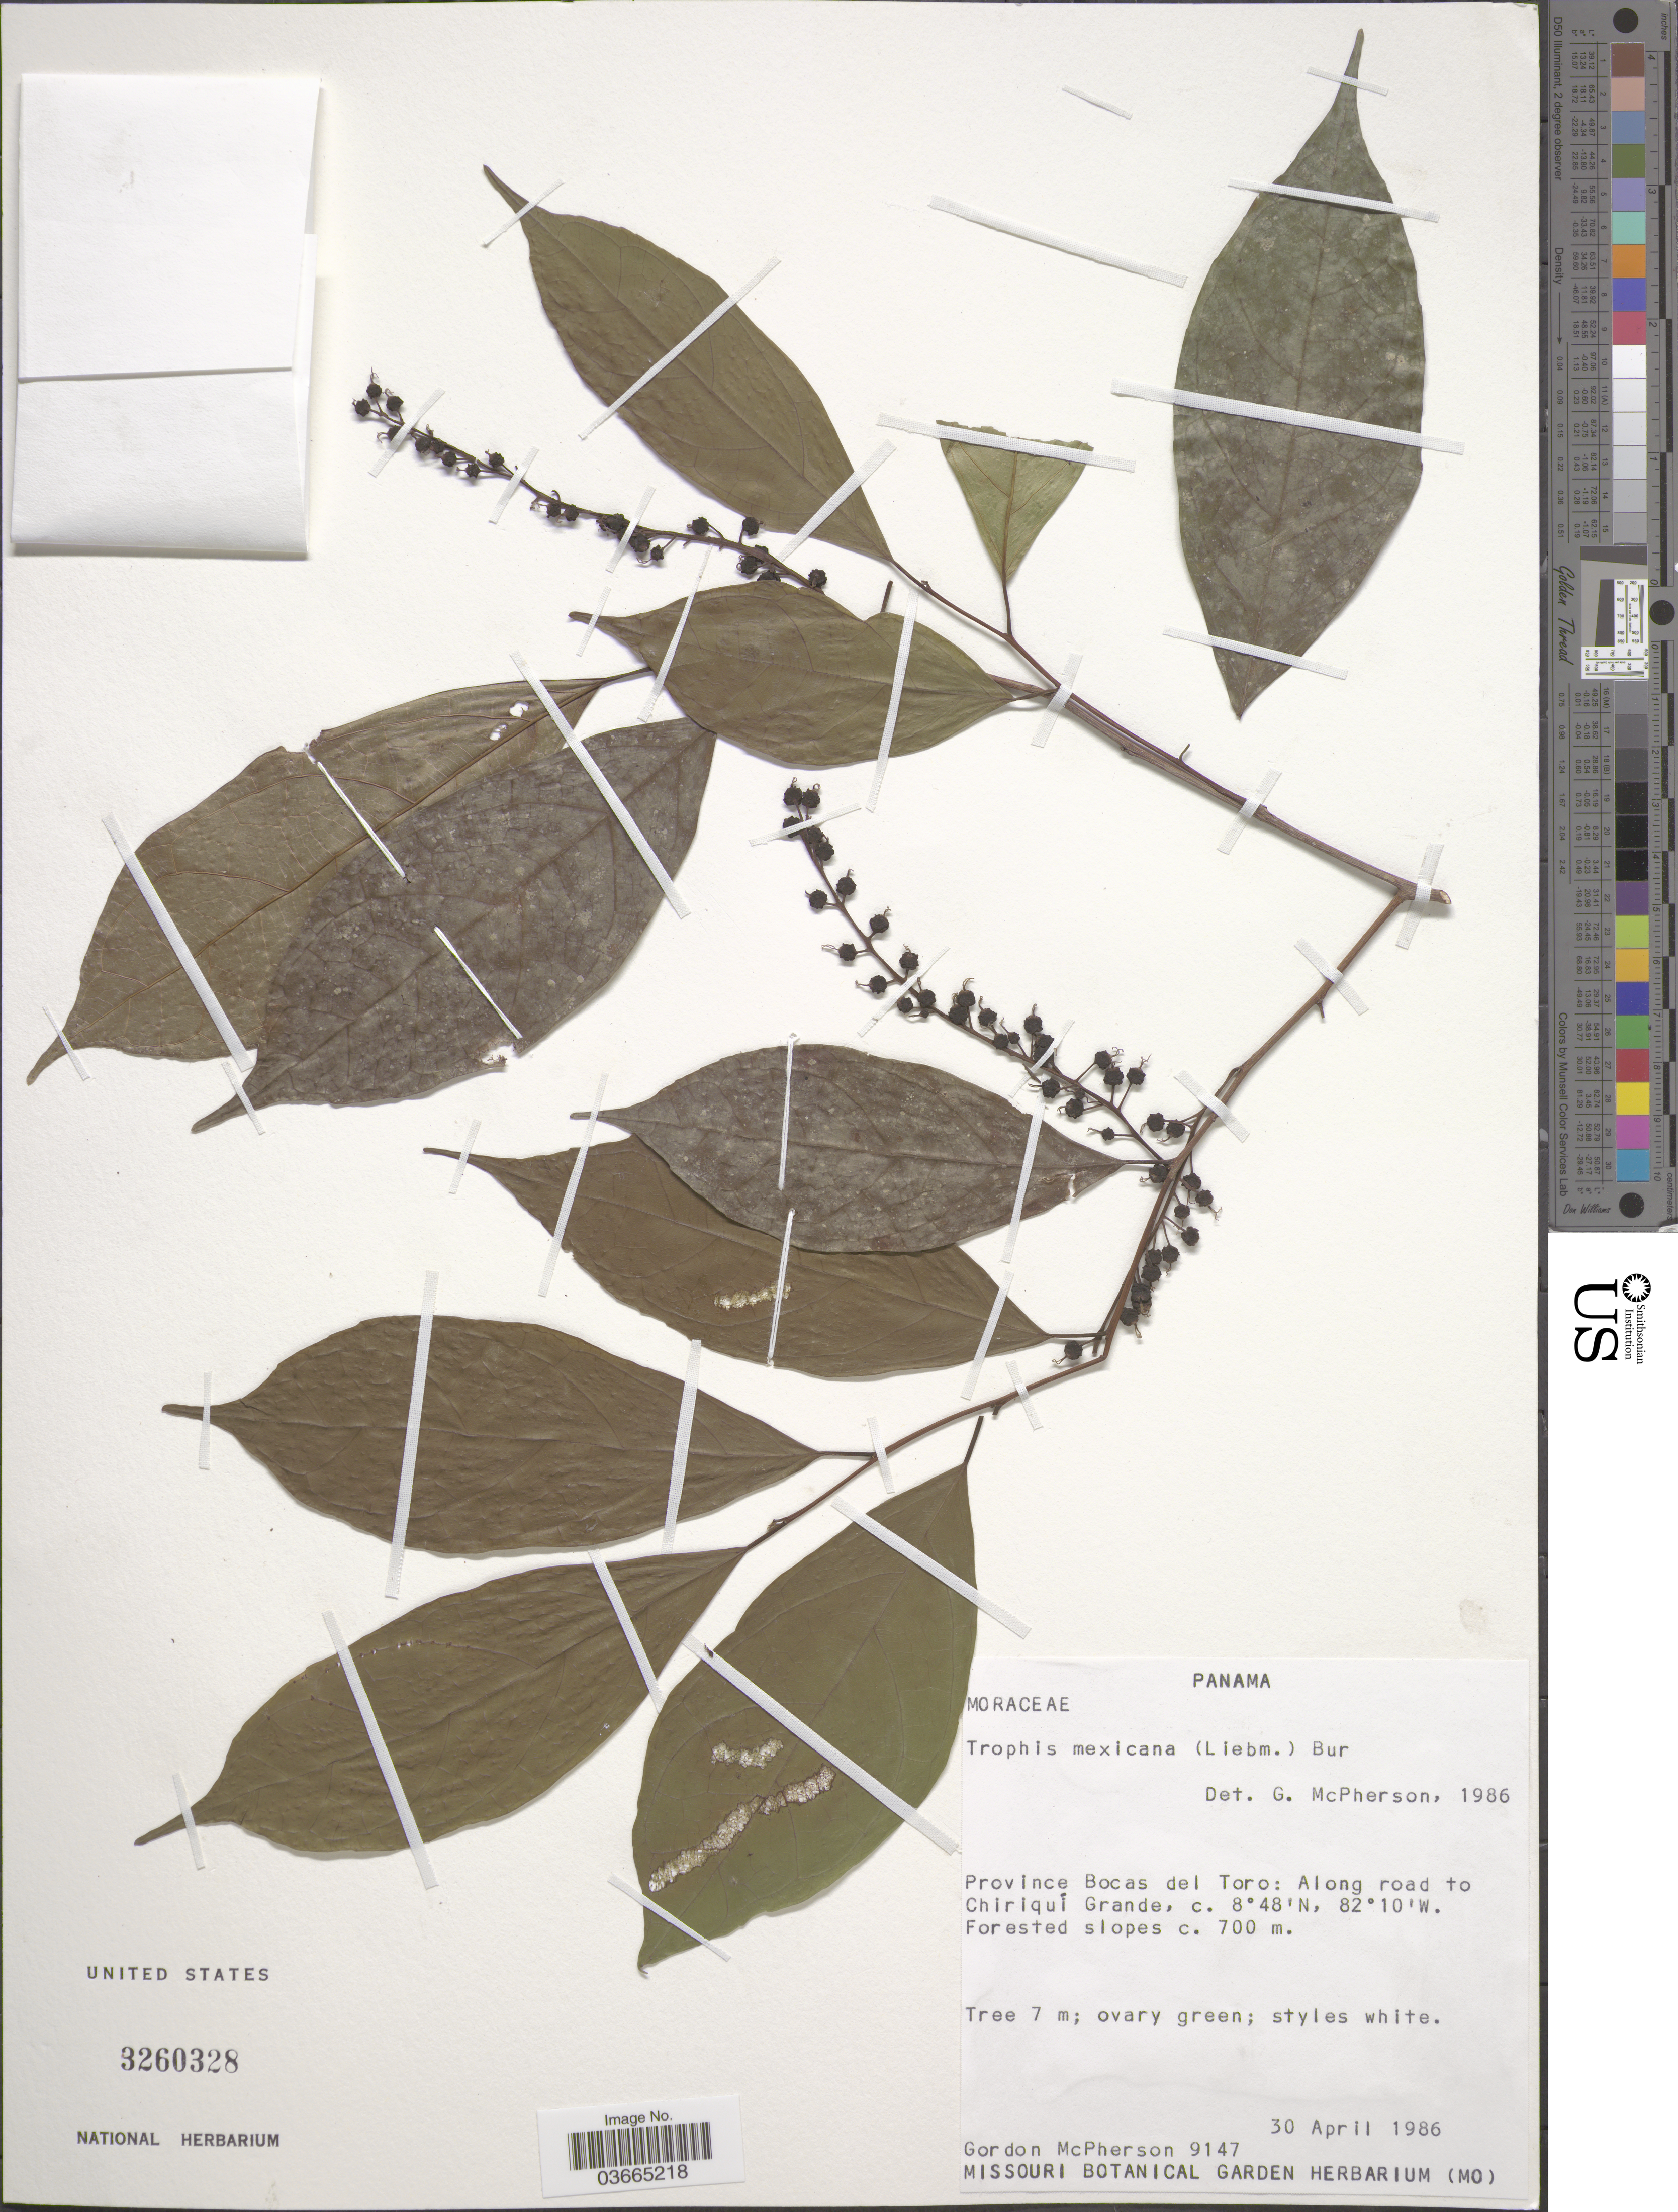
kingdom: Plantae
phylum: Tracheophyta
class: Magnoliopsida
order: Rosales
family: Moraceae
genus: Trophis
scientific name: Trophis mexicana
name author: (Liebm.) Bureau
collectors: G. D. McPherson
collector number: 9147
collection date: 1986-04-30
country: Panama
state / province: Bocas del Toro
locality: Along road to Chiriquí Grande.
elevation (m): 700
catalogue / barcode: US 3260328